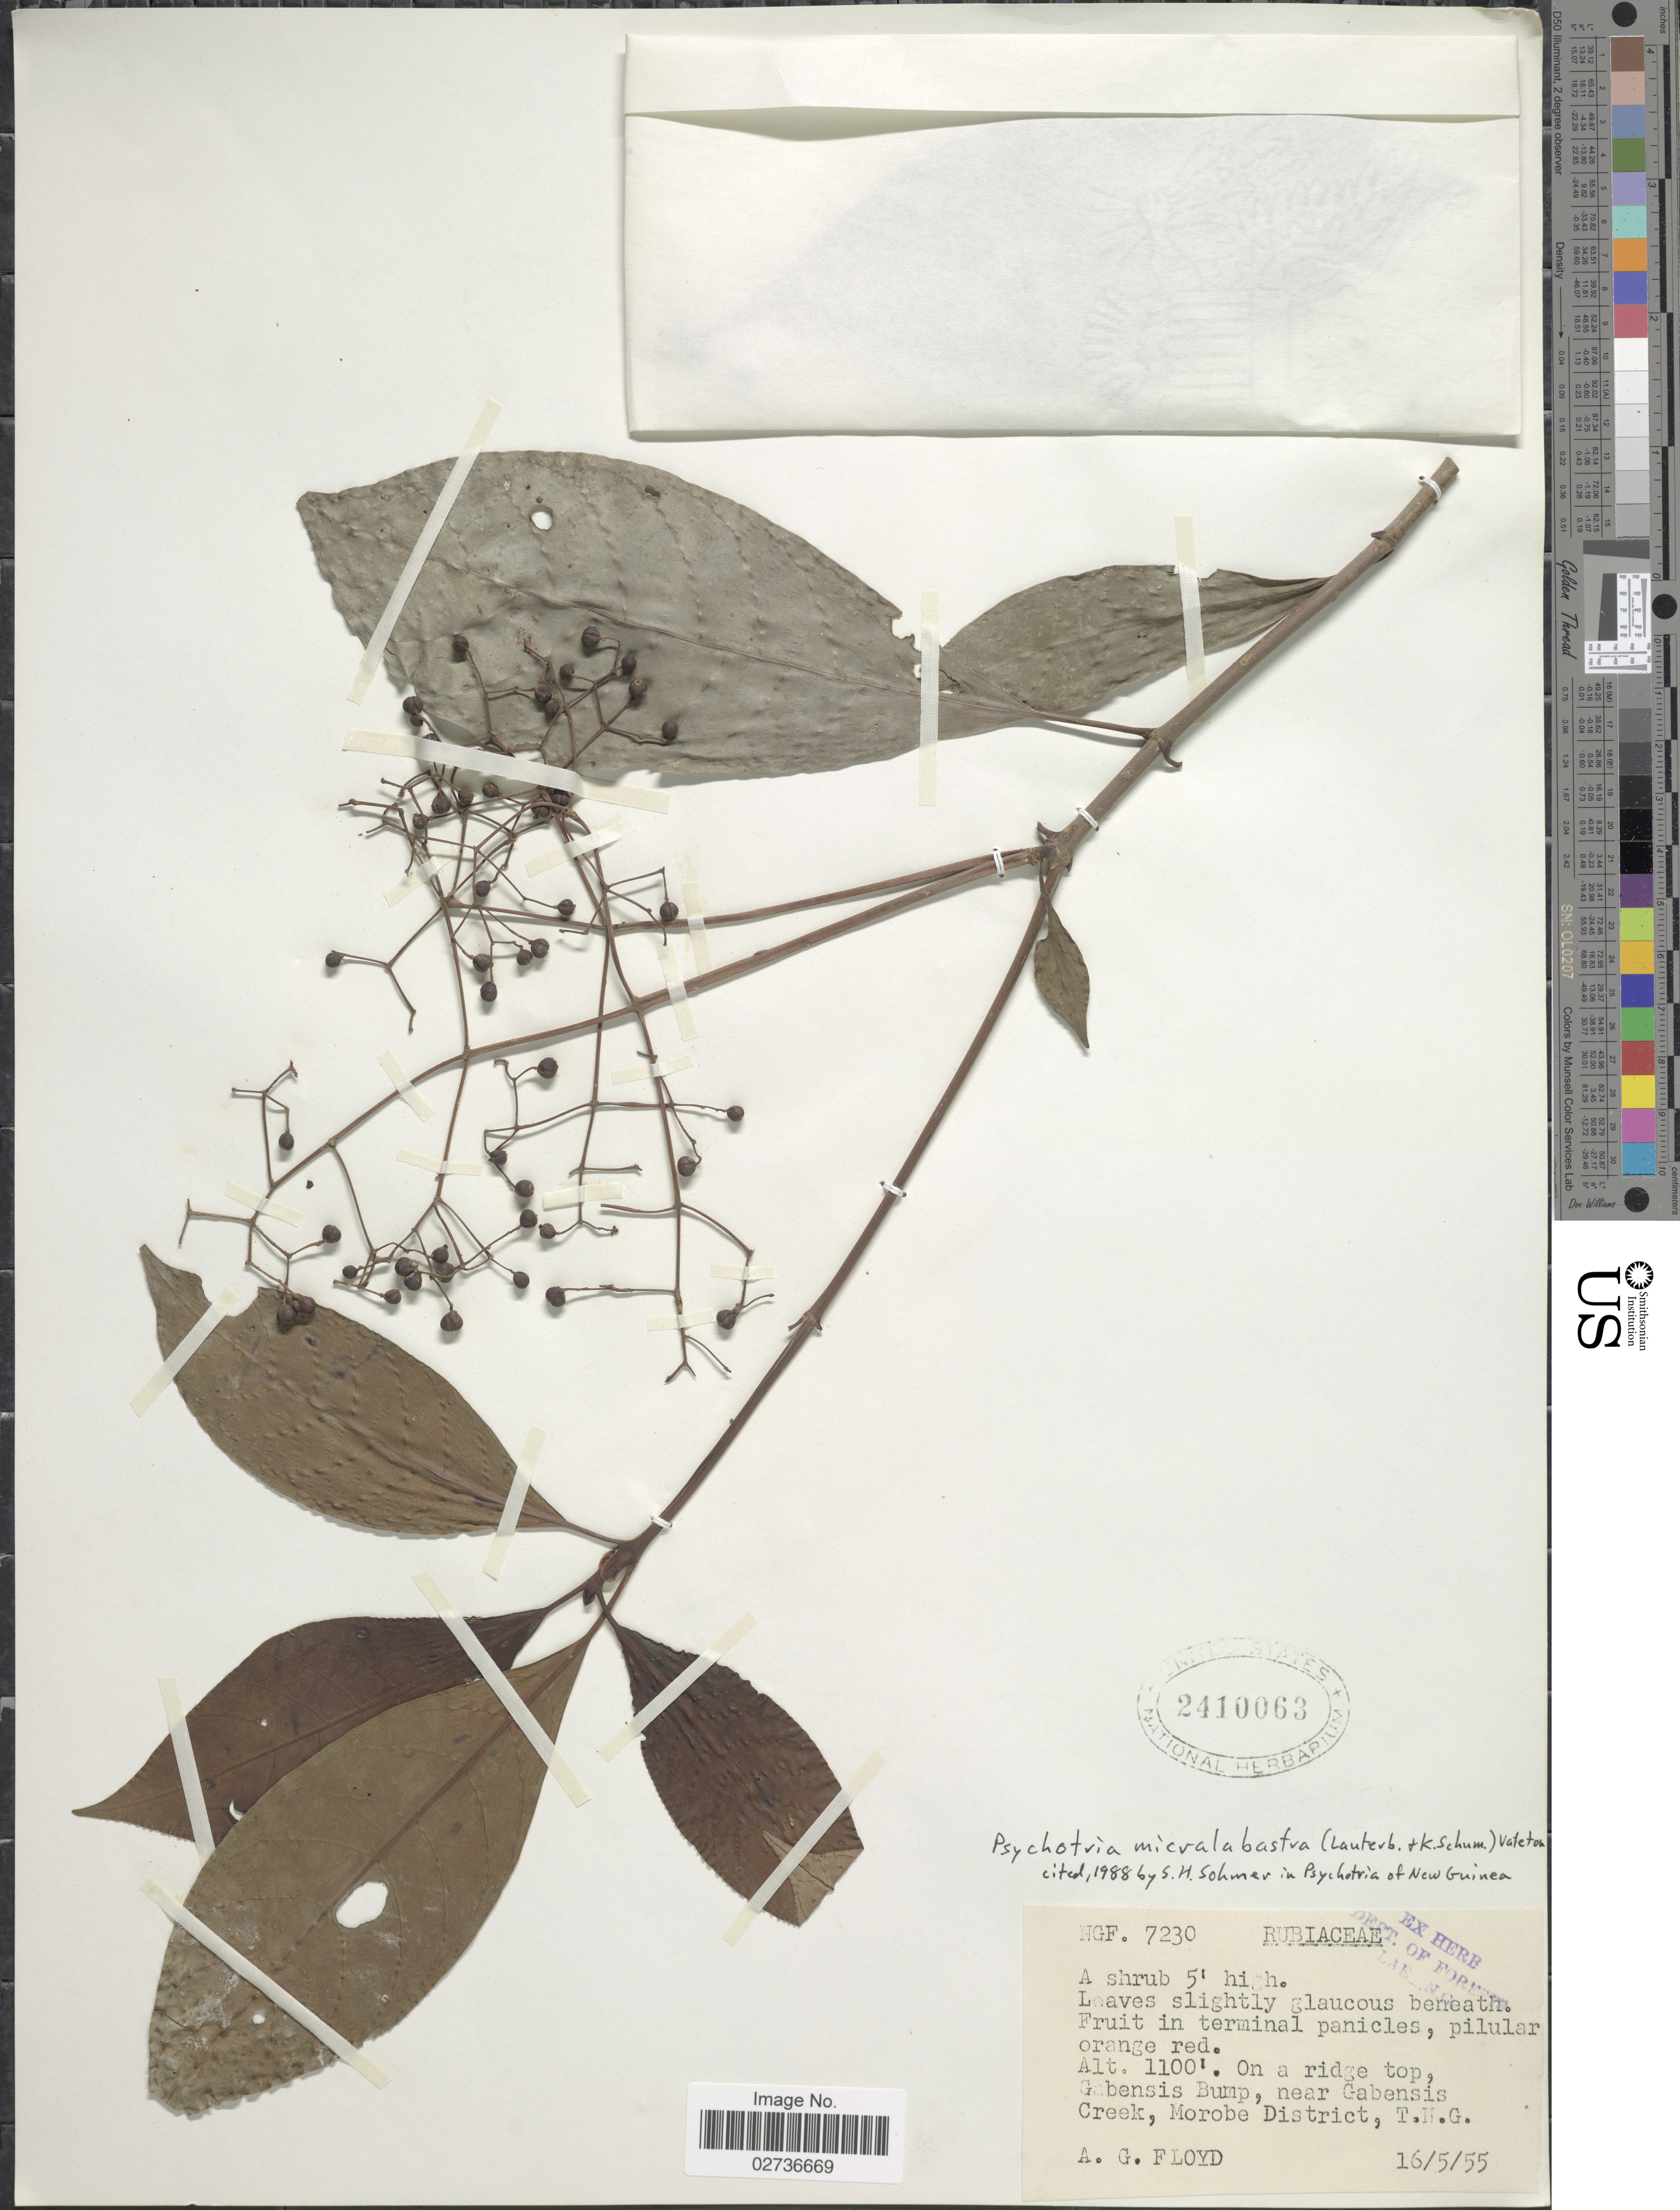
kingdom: Plantae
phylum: Tracheophyta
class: Magnoliopsida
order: Gentianales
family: Rubiaceae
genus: Psychotria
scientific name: Psychotria micralabastra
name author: (Lauterb. & K. Schum.) Valeton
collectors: A. G. Floyd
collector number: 7230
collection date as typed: Transcribed d/m/y: 16/5/55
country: Papua New Guinea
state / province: Morobe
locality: On a ridge top, Gabensis Bump, near Gabensis Creek, Morobe District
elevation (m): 335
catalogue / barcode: US 2410063